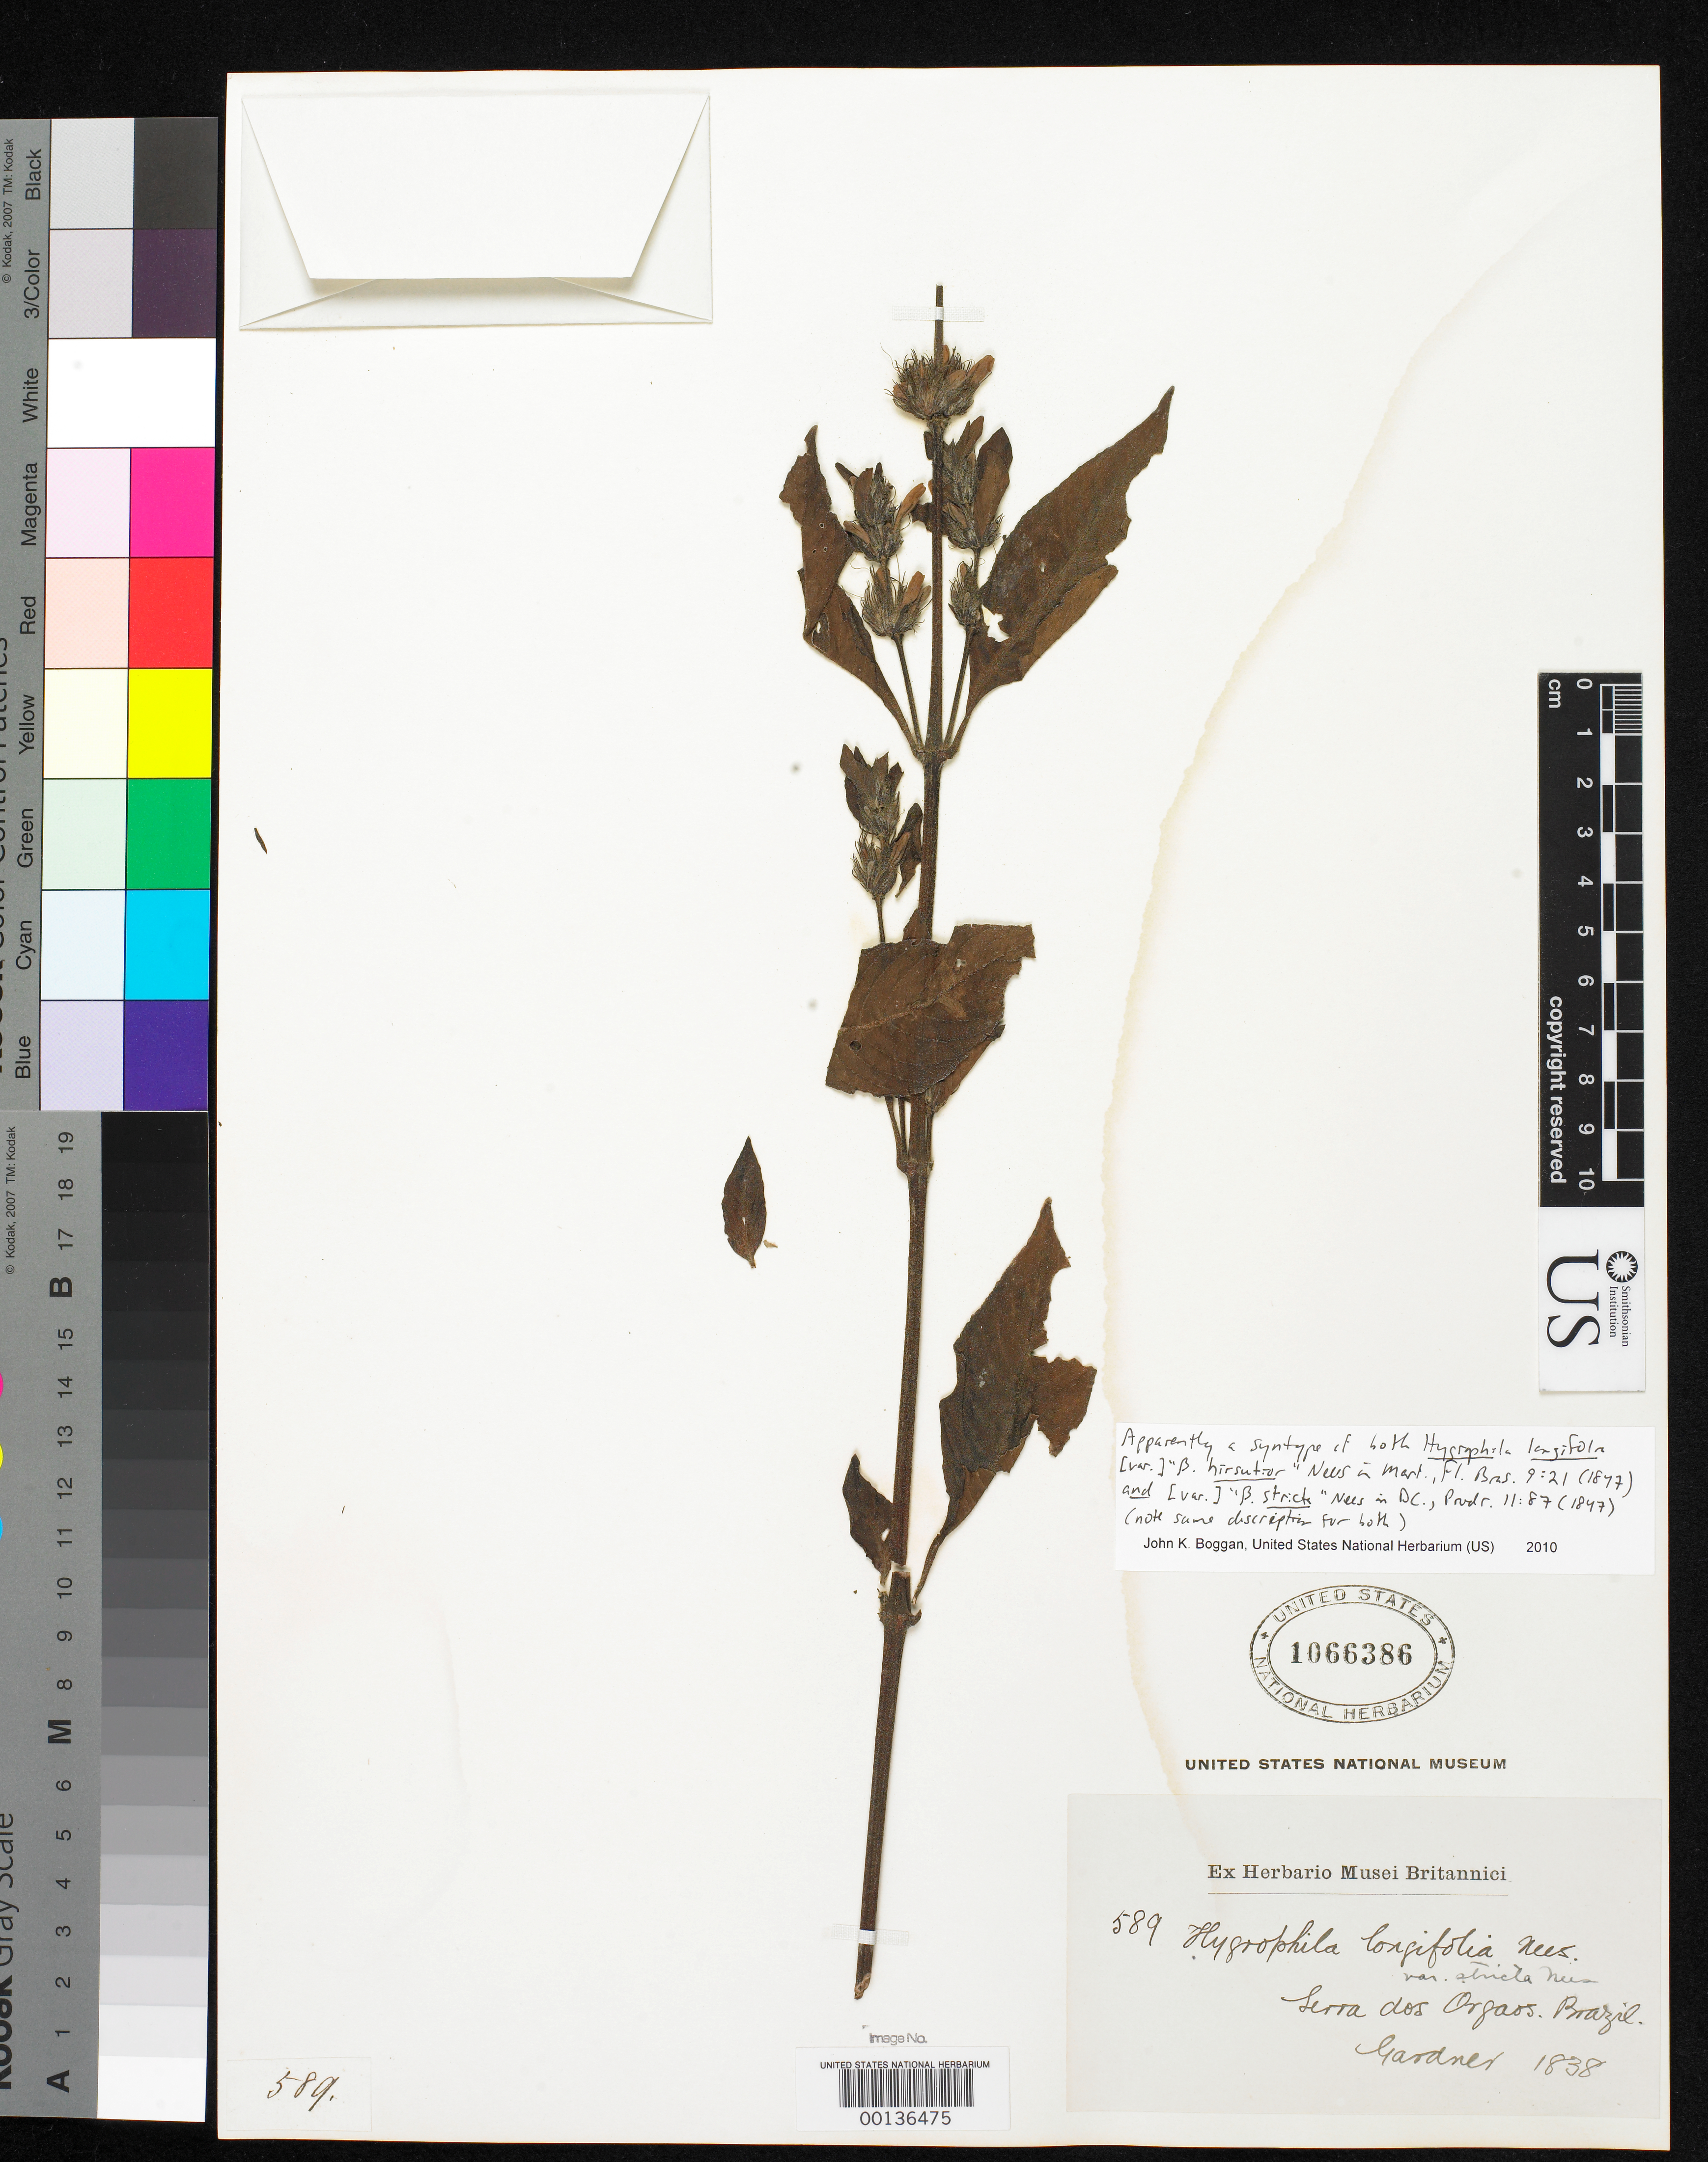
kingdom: Plantae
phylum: Tracheophyta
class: Magnoliopsida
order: Lamiales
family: Acanthaceae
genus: Hygrophila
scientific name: Hygrophila longifolia var. hirsutior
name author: Nees in Mart.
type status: Isosyntype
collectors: G. Gardner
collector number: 589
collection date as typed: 1838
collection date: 1838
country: Brazil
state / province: Rio de Janeiro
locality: Serra dos Orgaos.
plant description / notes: Also a type of Hygrophila longifolia var. stricta Nees.; Also a type of Hygrophila longifolia var. hirsutior Nees.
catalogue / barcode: US 1066386